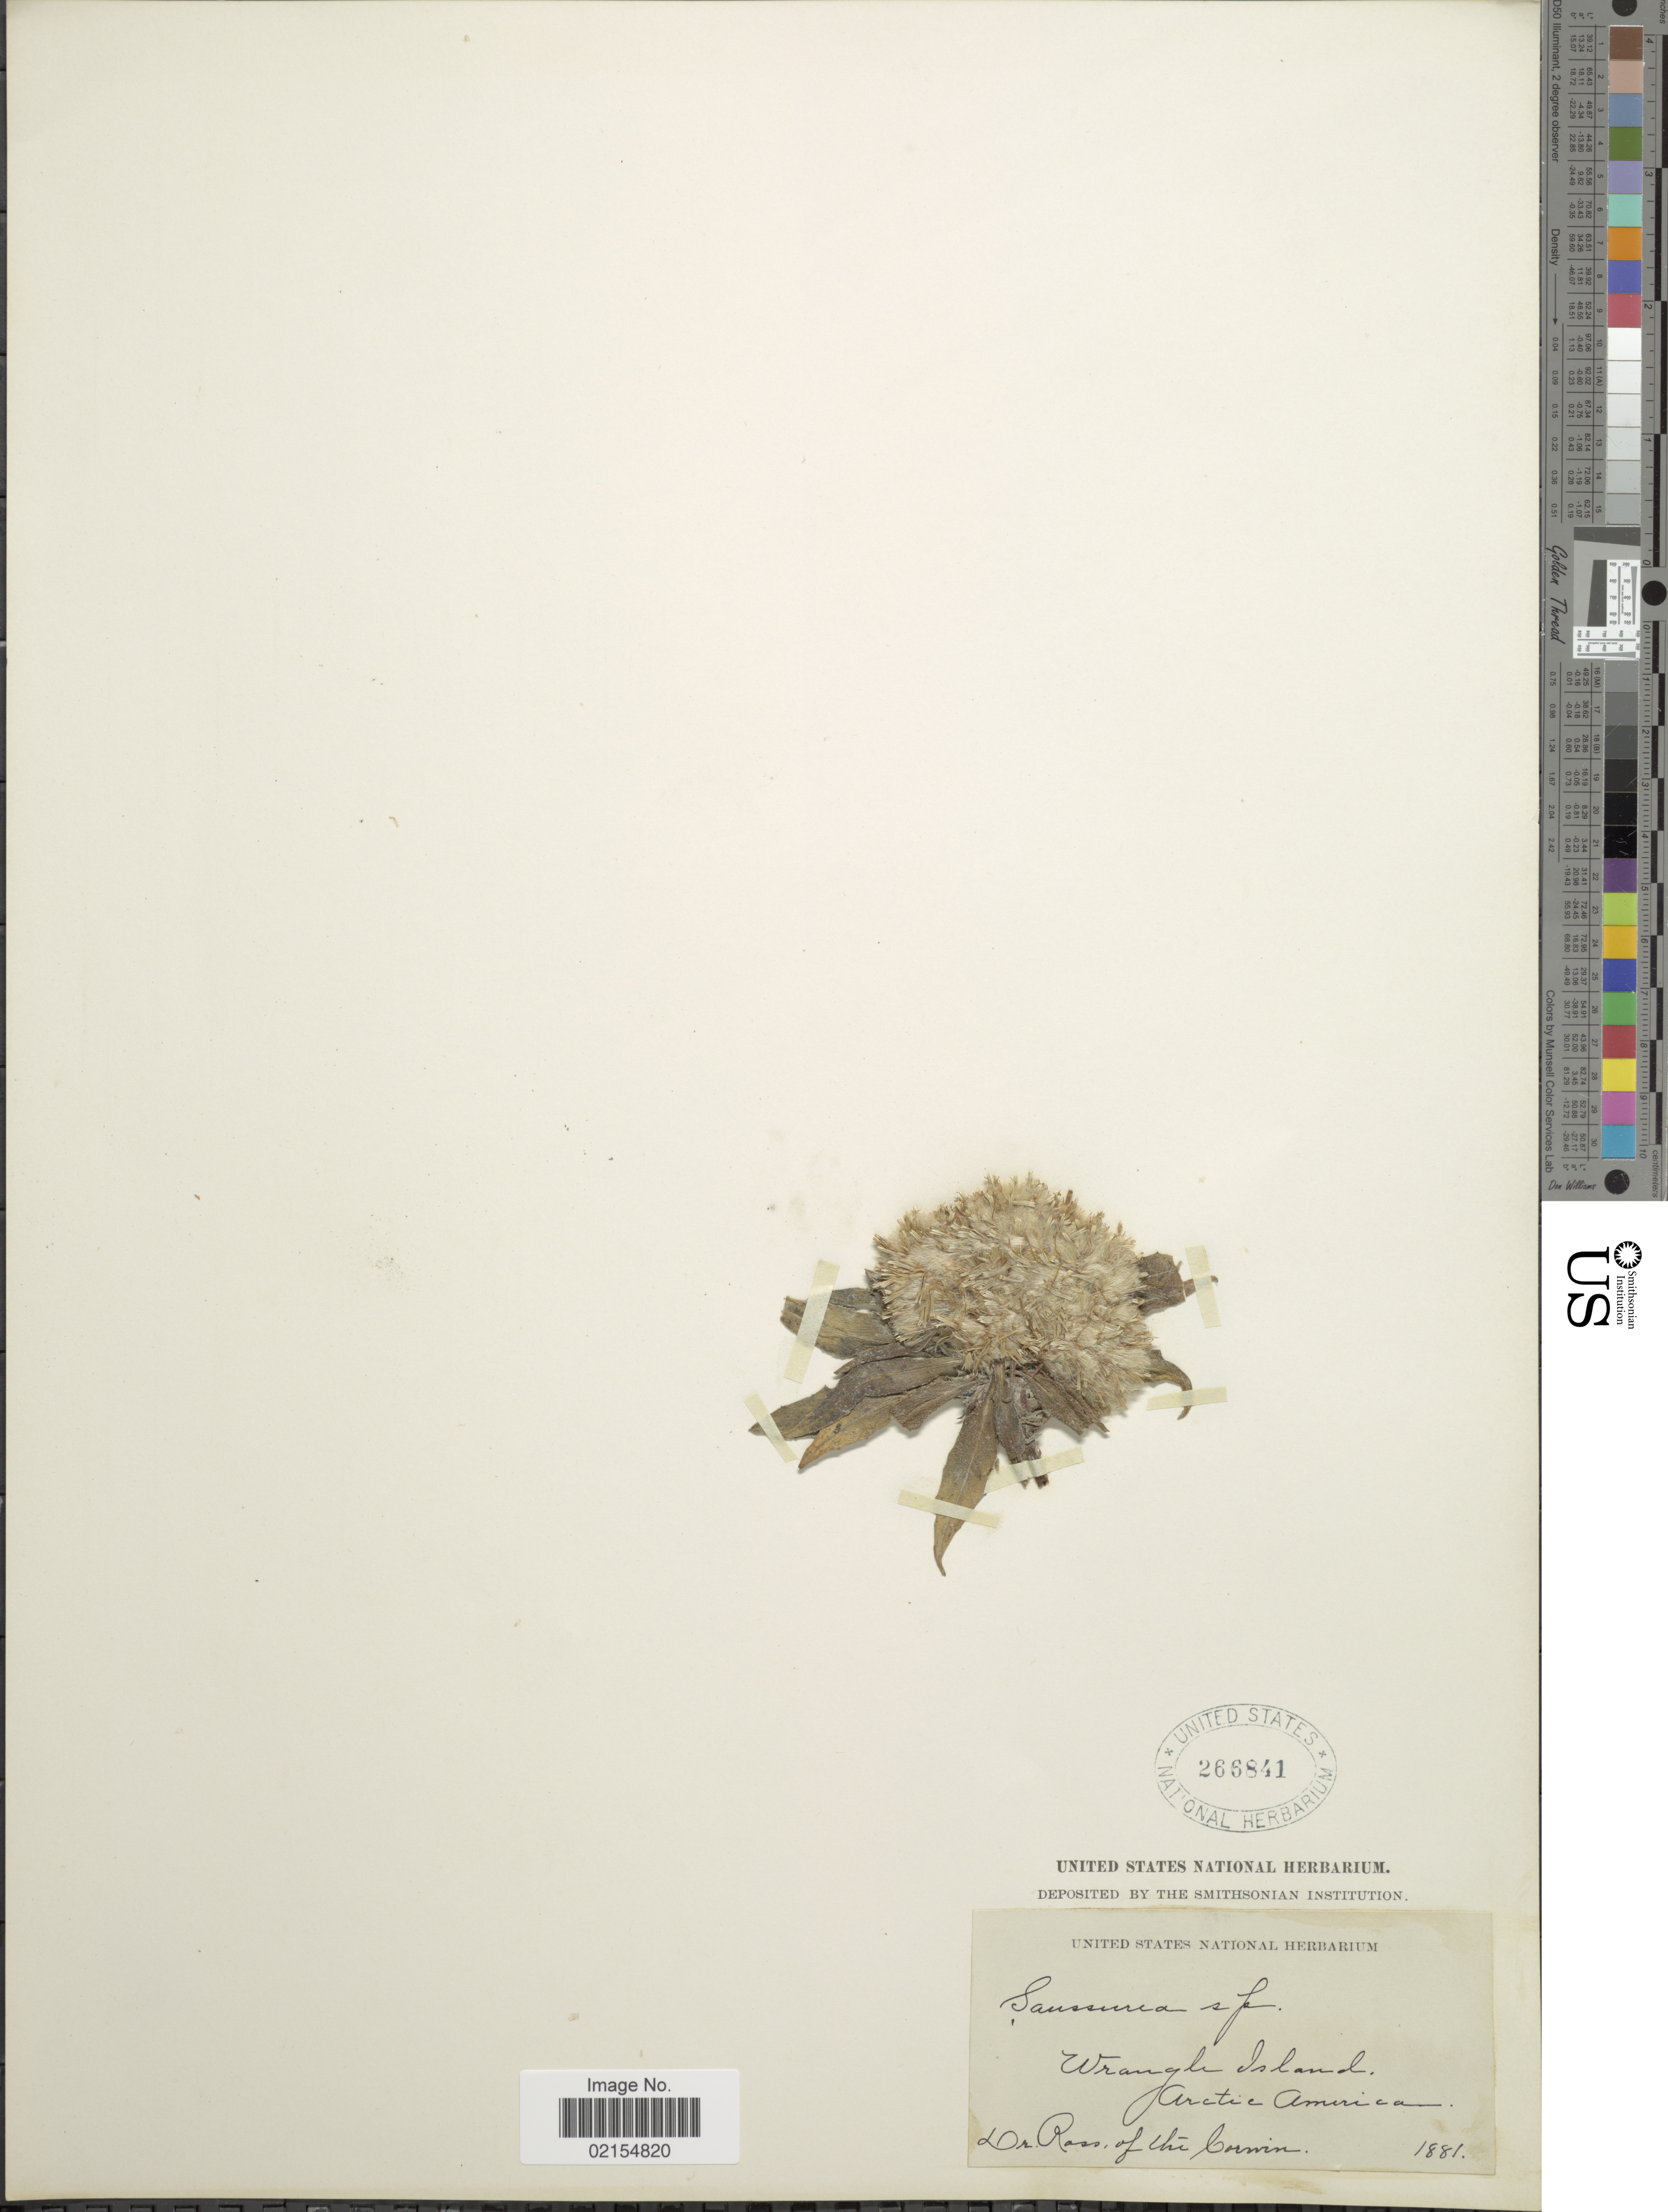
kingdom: Plantae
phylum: Tracheophyta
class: Magnoliopsida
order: Asterales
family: Asteraceae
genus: Saussurea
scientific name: Saussurea nuda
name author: Ledeb.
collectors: -. Ross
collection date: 1881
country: Russian Federation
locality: Wrangle Island, Arctic America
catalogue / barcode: US 266841